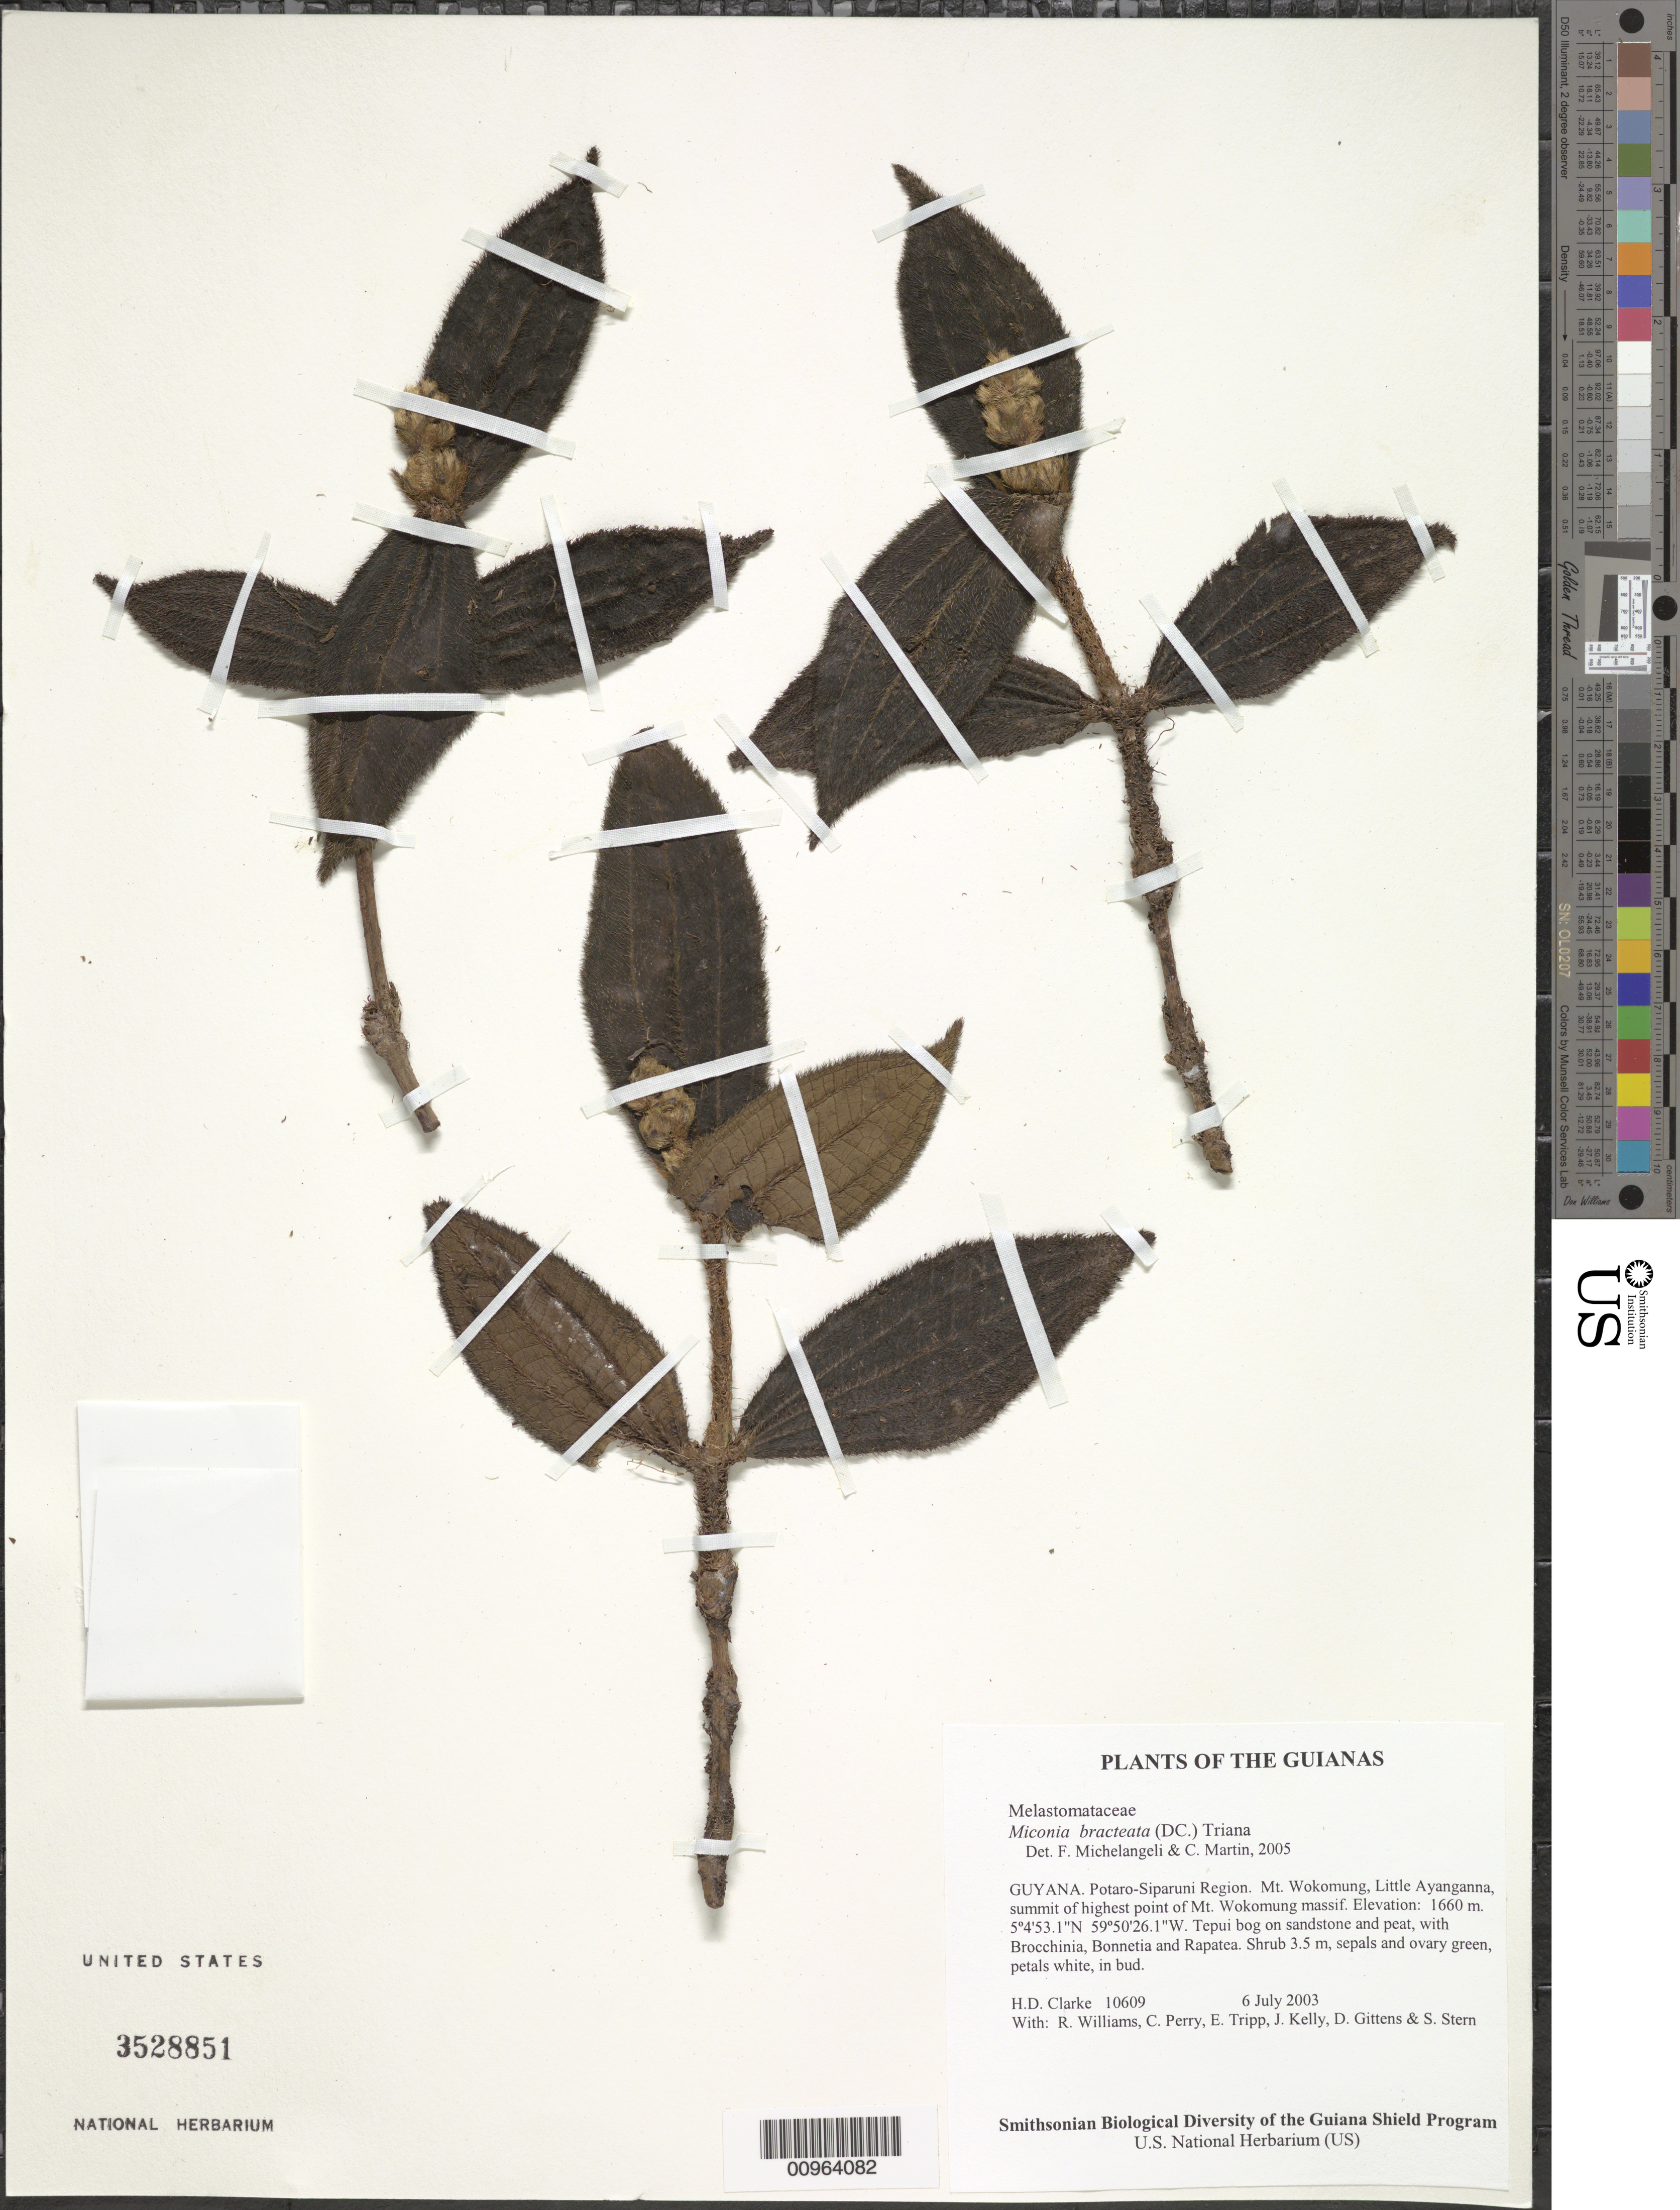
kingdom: Plantae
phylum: Tracheophyta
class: Magnoliopsida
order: Myrtales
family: Melastomataceae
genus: Miconia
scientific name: Miconia bracteata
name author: (DC.) Triana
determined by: Michelangeli, F. A.; Martin, C.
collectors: H. D. Clarke, R. Williams, C. Perry, E. Tripp, J. Kelly, D. Gittens & S. R. Stern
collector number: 10609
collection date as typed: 6 July 2003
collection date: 2003-07-06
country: Guyana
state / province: Potaro-Siparuni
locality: Mt. Wokomung, Little Ayanganna, summit of highest point of Mt. Wokomung massif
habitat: Tepui bog on sandstone and peat, with Brocchinia, Bonnetia and Rapatea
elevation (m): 1660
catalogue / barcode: US 3528851